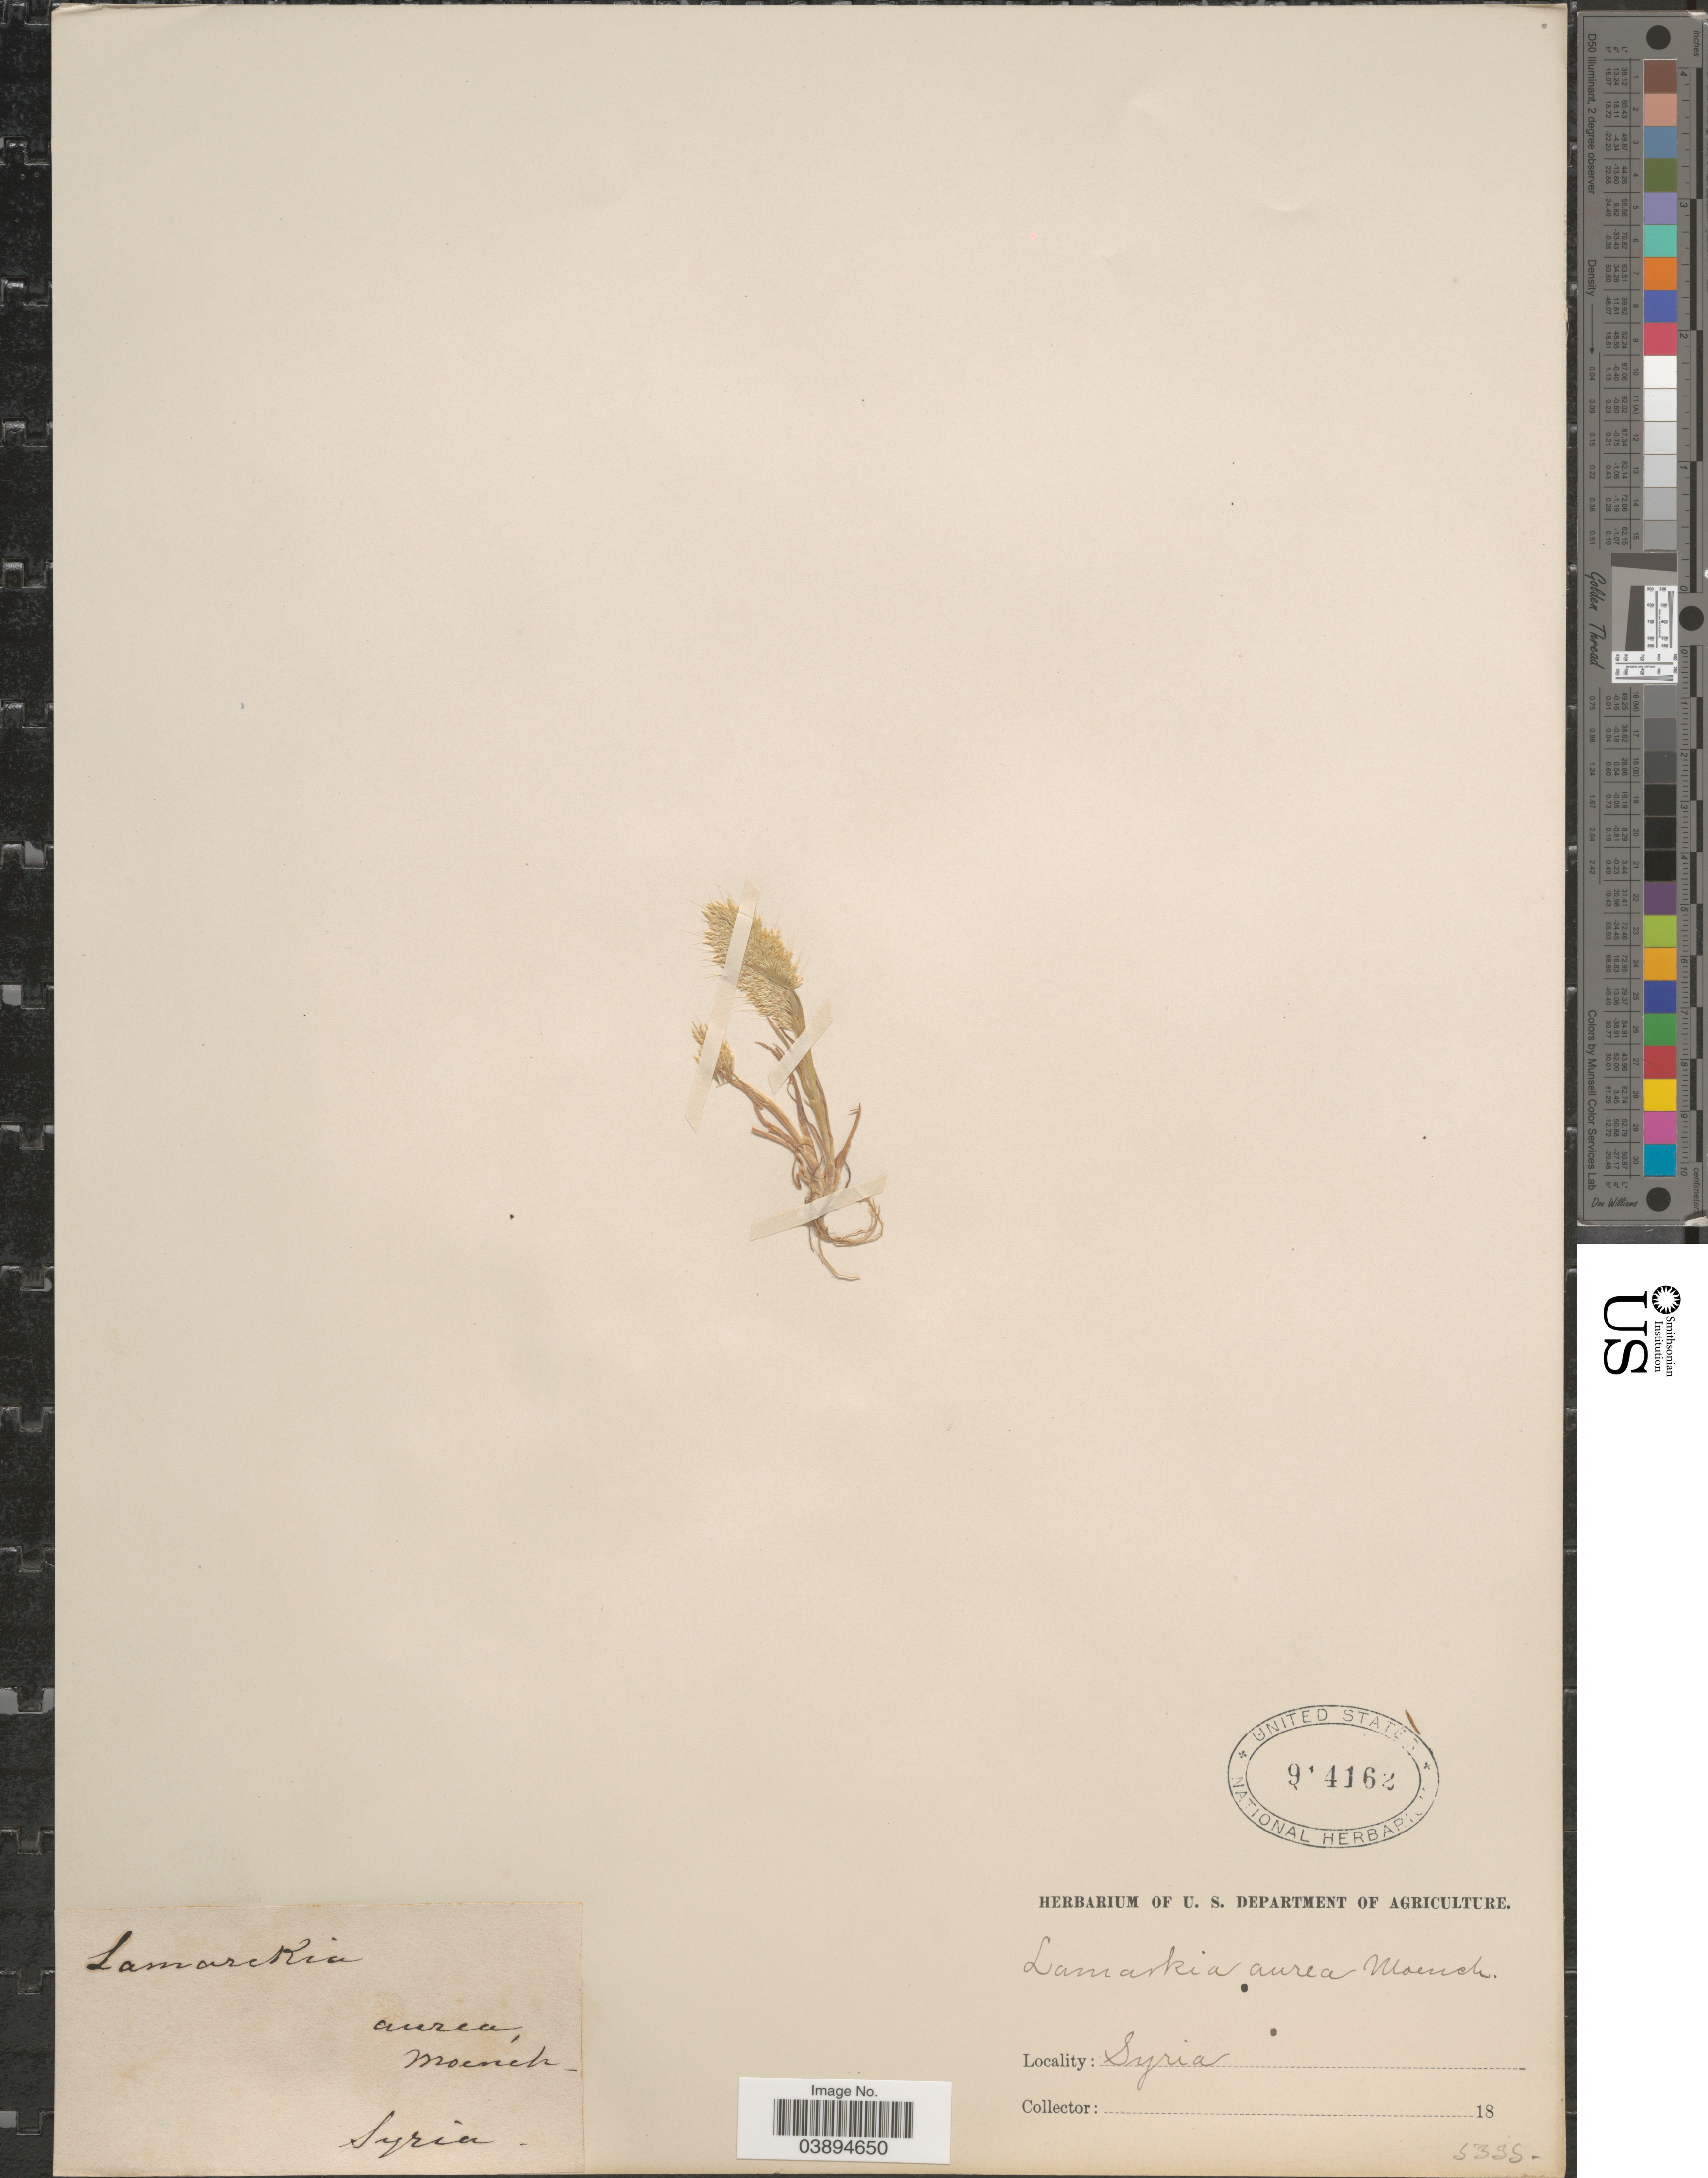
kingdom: Plantae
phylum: Tracheophyta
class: Liliopsida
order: Poales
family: Poaceae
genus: Lamarckia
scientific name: Lamarckia aurea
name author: (L.) Moench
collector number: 5335*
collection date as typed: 18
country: Syria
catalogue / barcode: US 914162